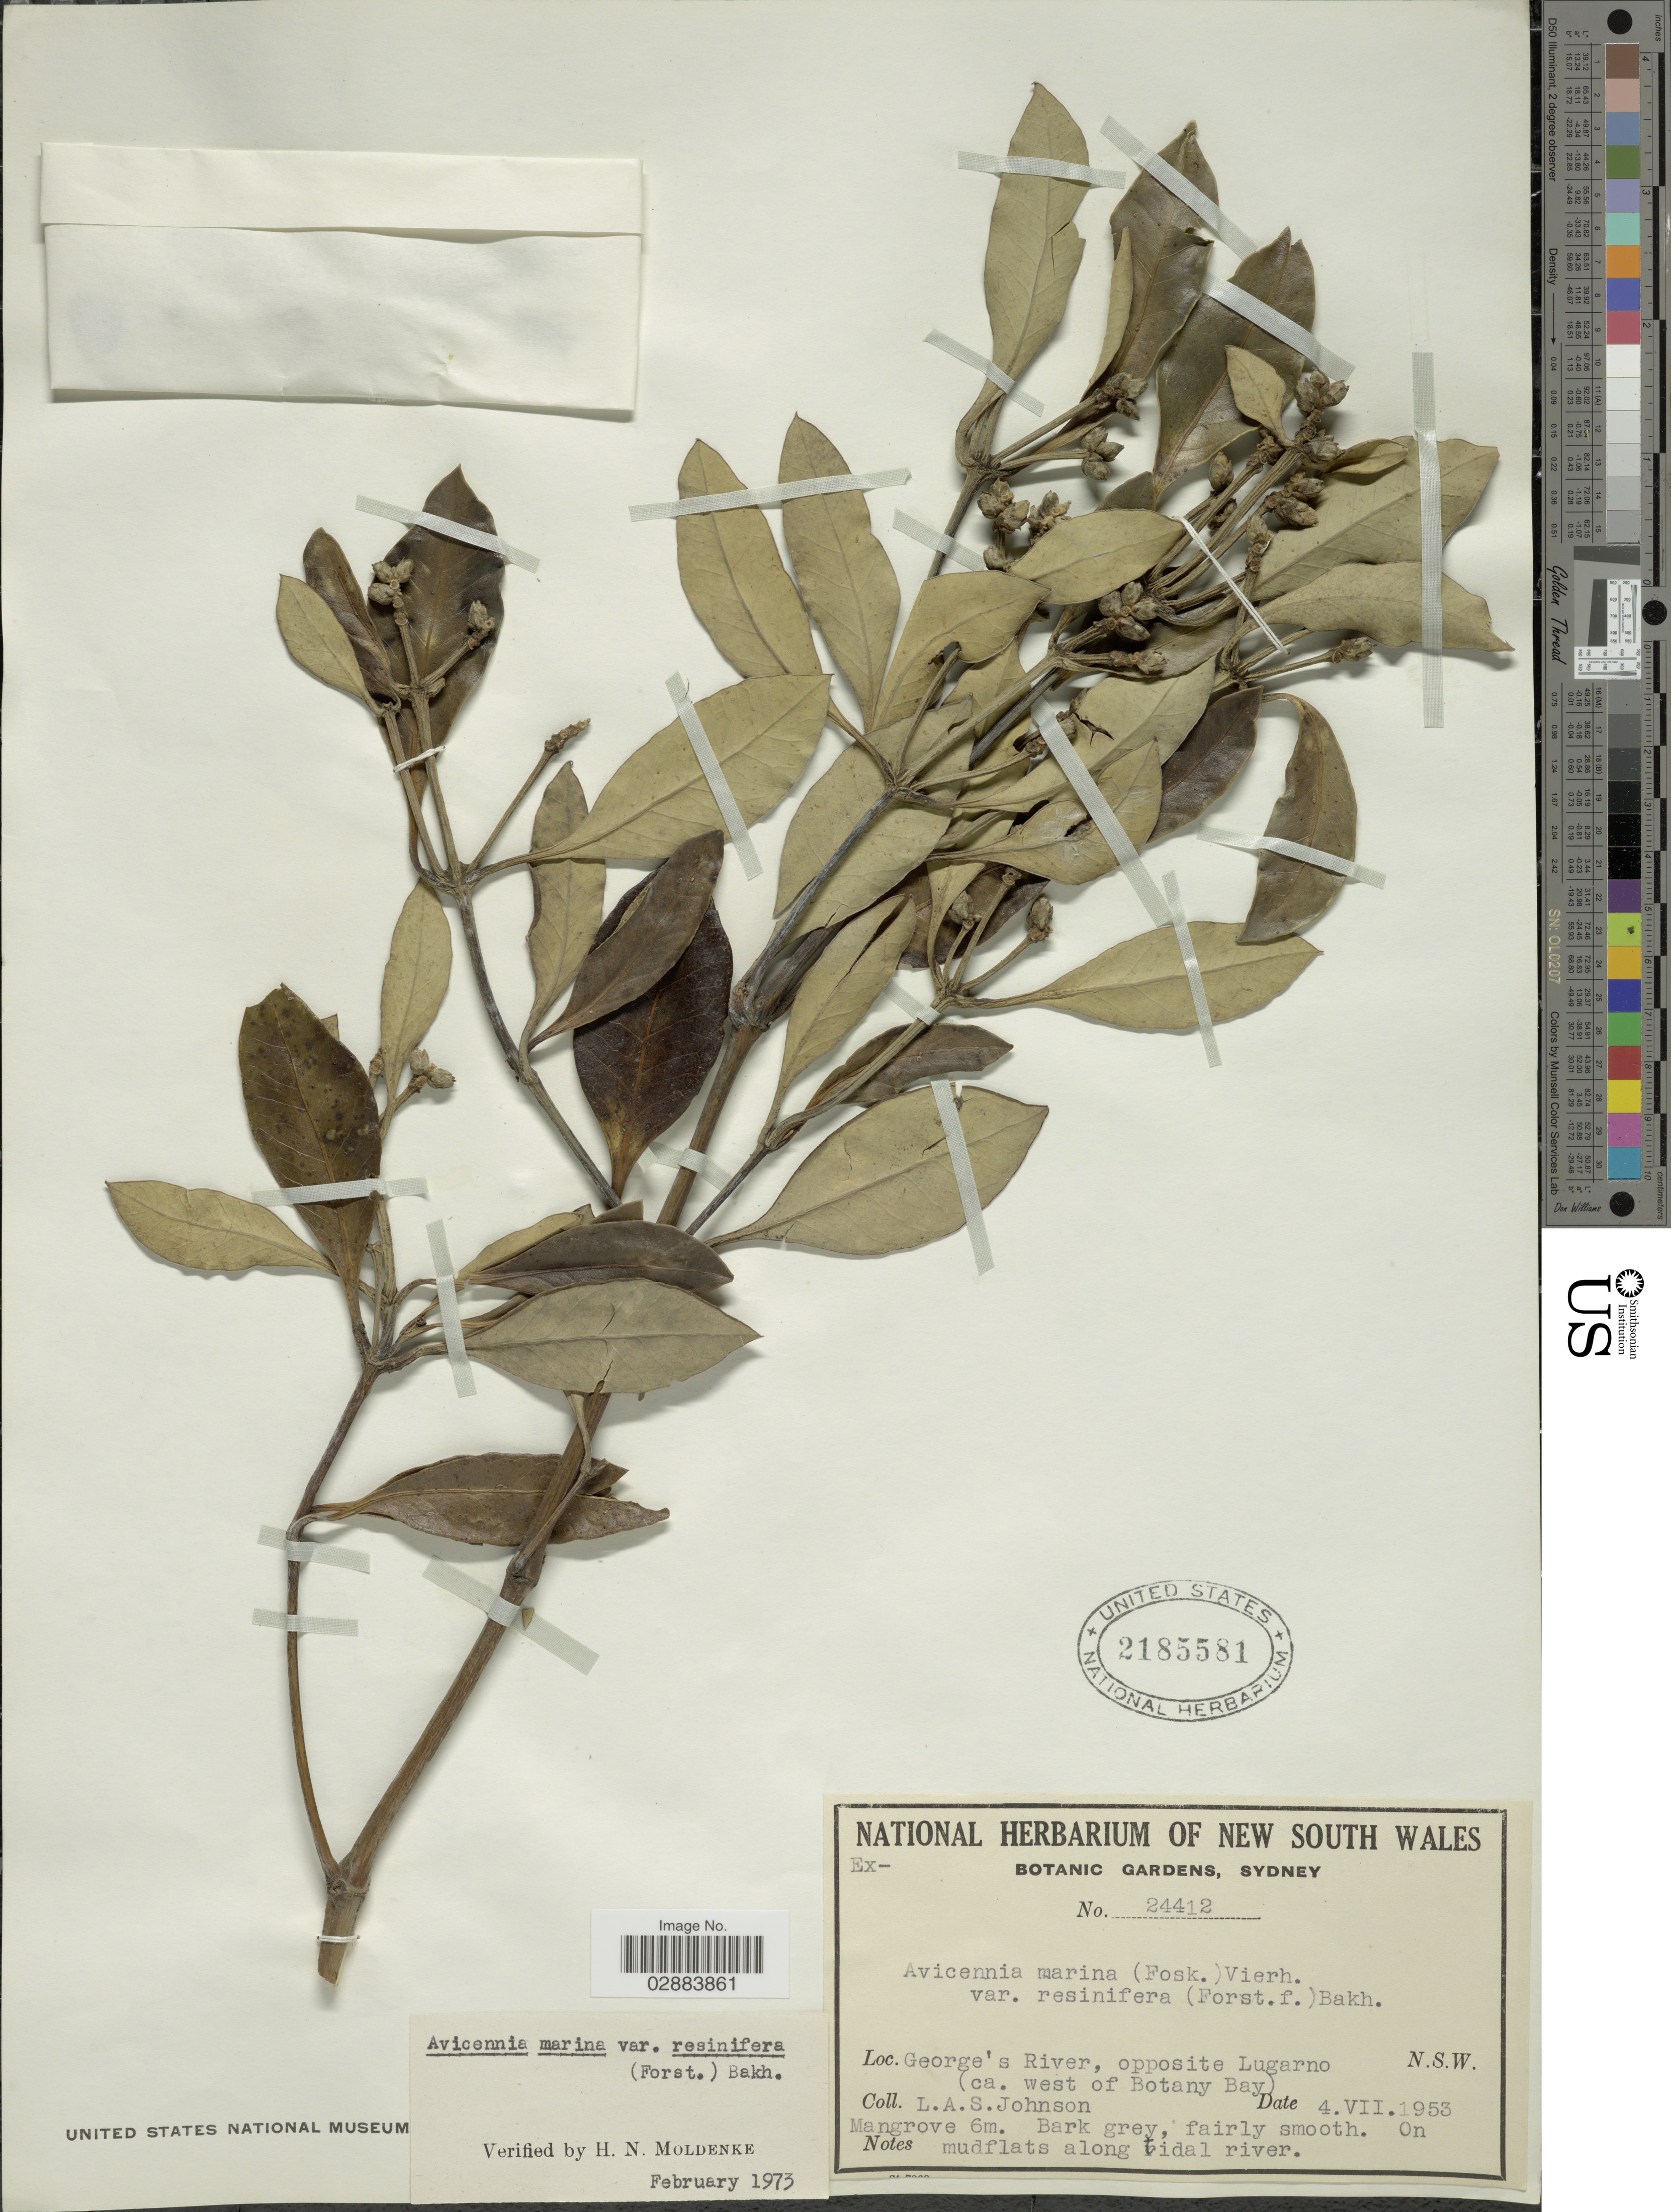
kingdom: Plantae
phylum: Tracheophyta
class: Magnoliopsida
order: Lamiales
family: Acanthaceae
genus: Avicennia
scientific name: Avicennia marina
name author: (Forssk.) Vierh.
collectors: L. Johnson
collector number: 24412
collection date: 1953-07-04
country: Australia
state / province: New South Wales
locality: George's River, opposite Lugarno (ca. west of Botany Bay). N.S.W.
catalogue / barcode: US 2185581